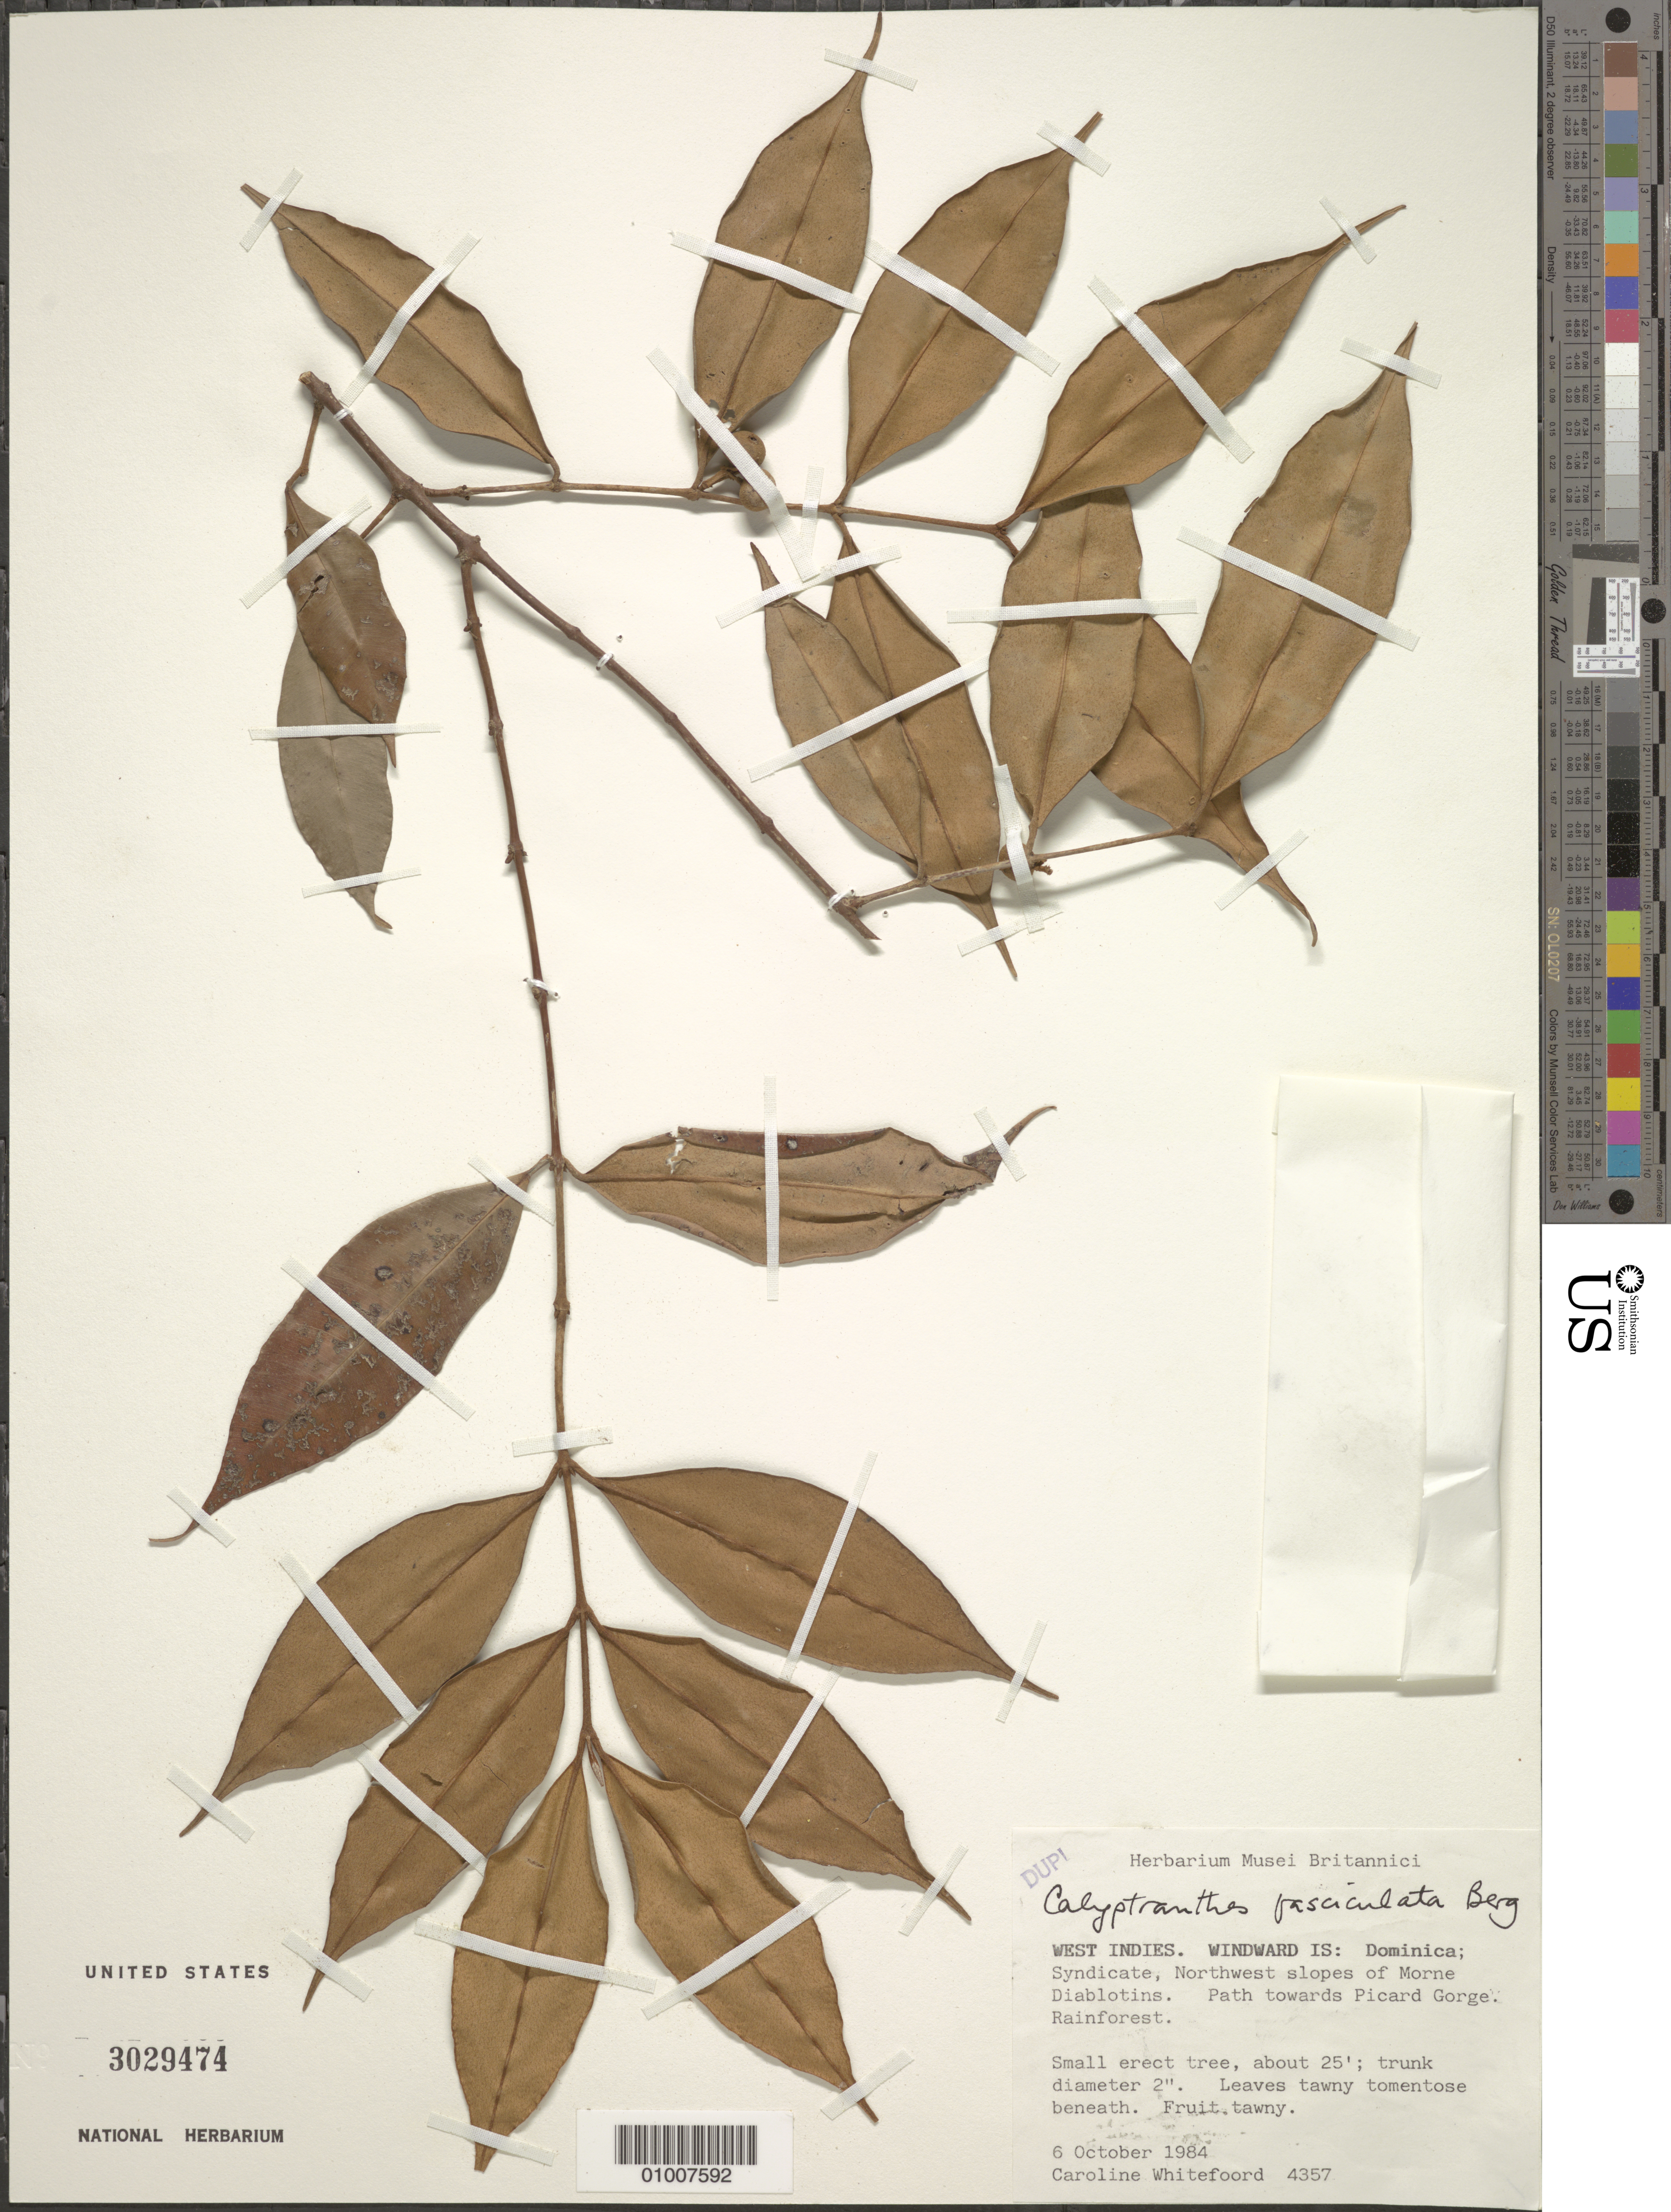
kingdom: Plantae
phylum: Tracheophyta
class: Magnoliopsida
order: Myrtales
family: Myrtaceae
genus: Myrcia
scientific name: Myrcia fasciculata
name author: (O. Berg) K. Campbell & K. Samra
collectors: C. Whitefoord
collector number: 4357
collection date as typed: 06 Oct 1984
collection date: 1984-10-06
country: Dominica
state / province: St. Andrew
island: Dominica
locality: Syndicate, northwestern slopes of Morne Diablotins; path towards Picard Gorge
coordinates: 0 N, 0 E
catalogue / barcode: US 3029474